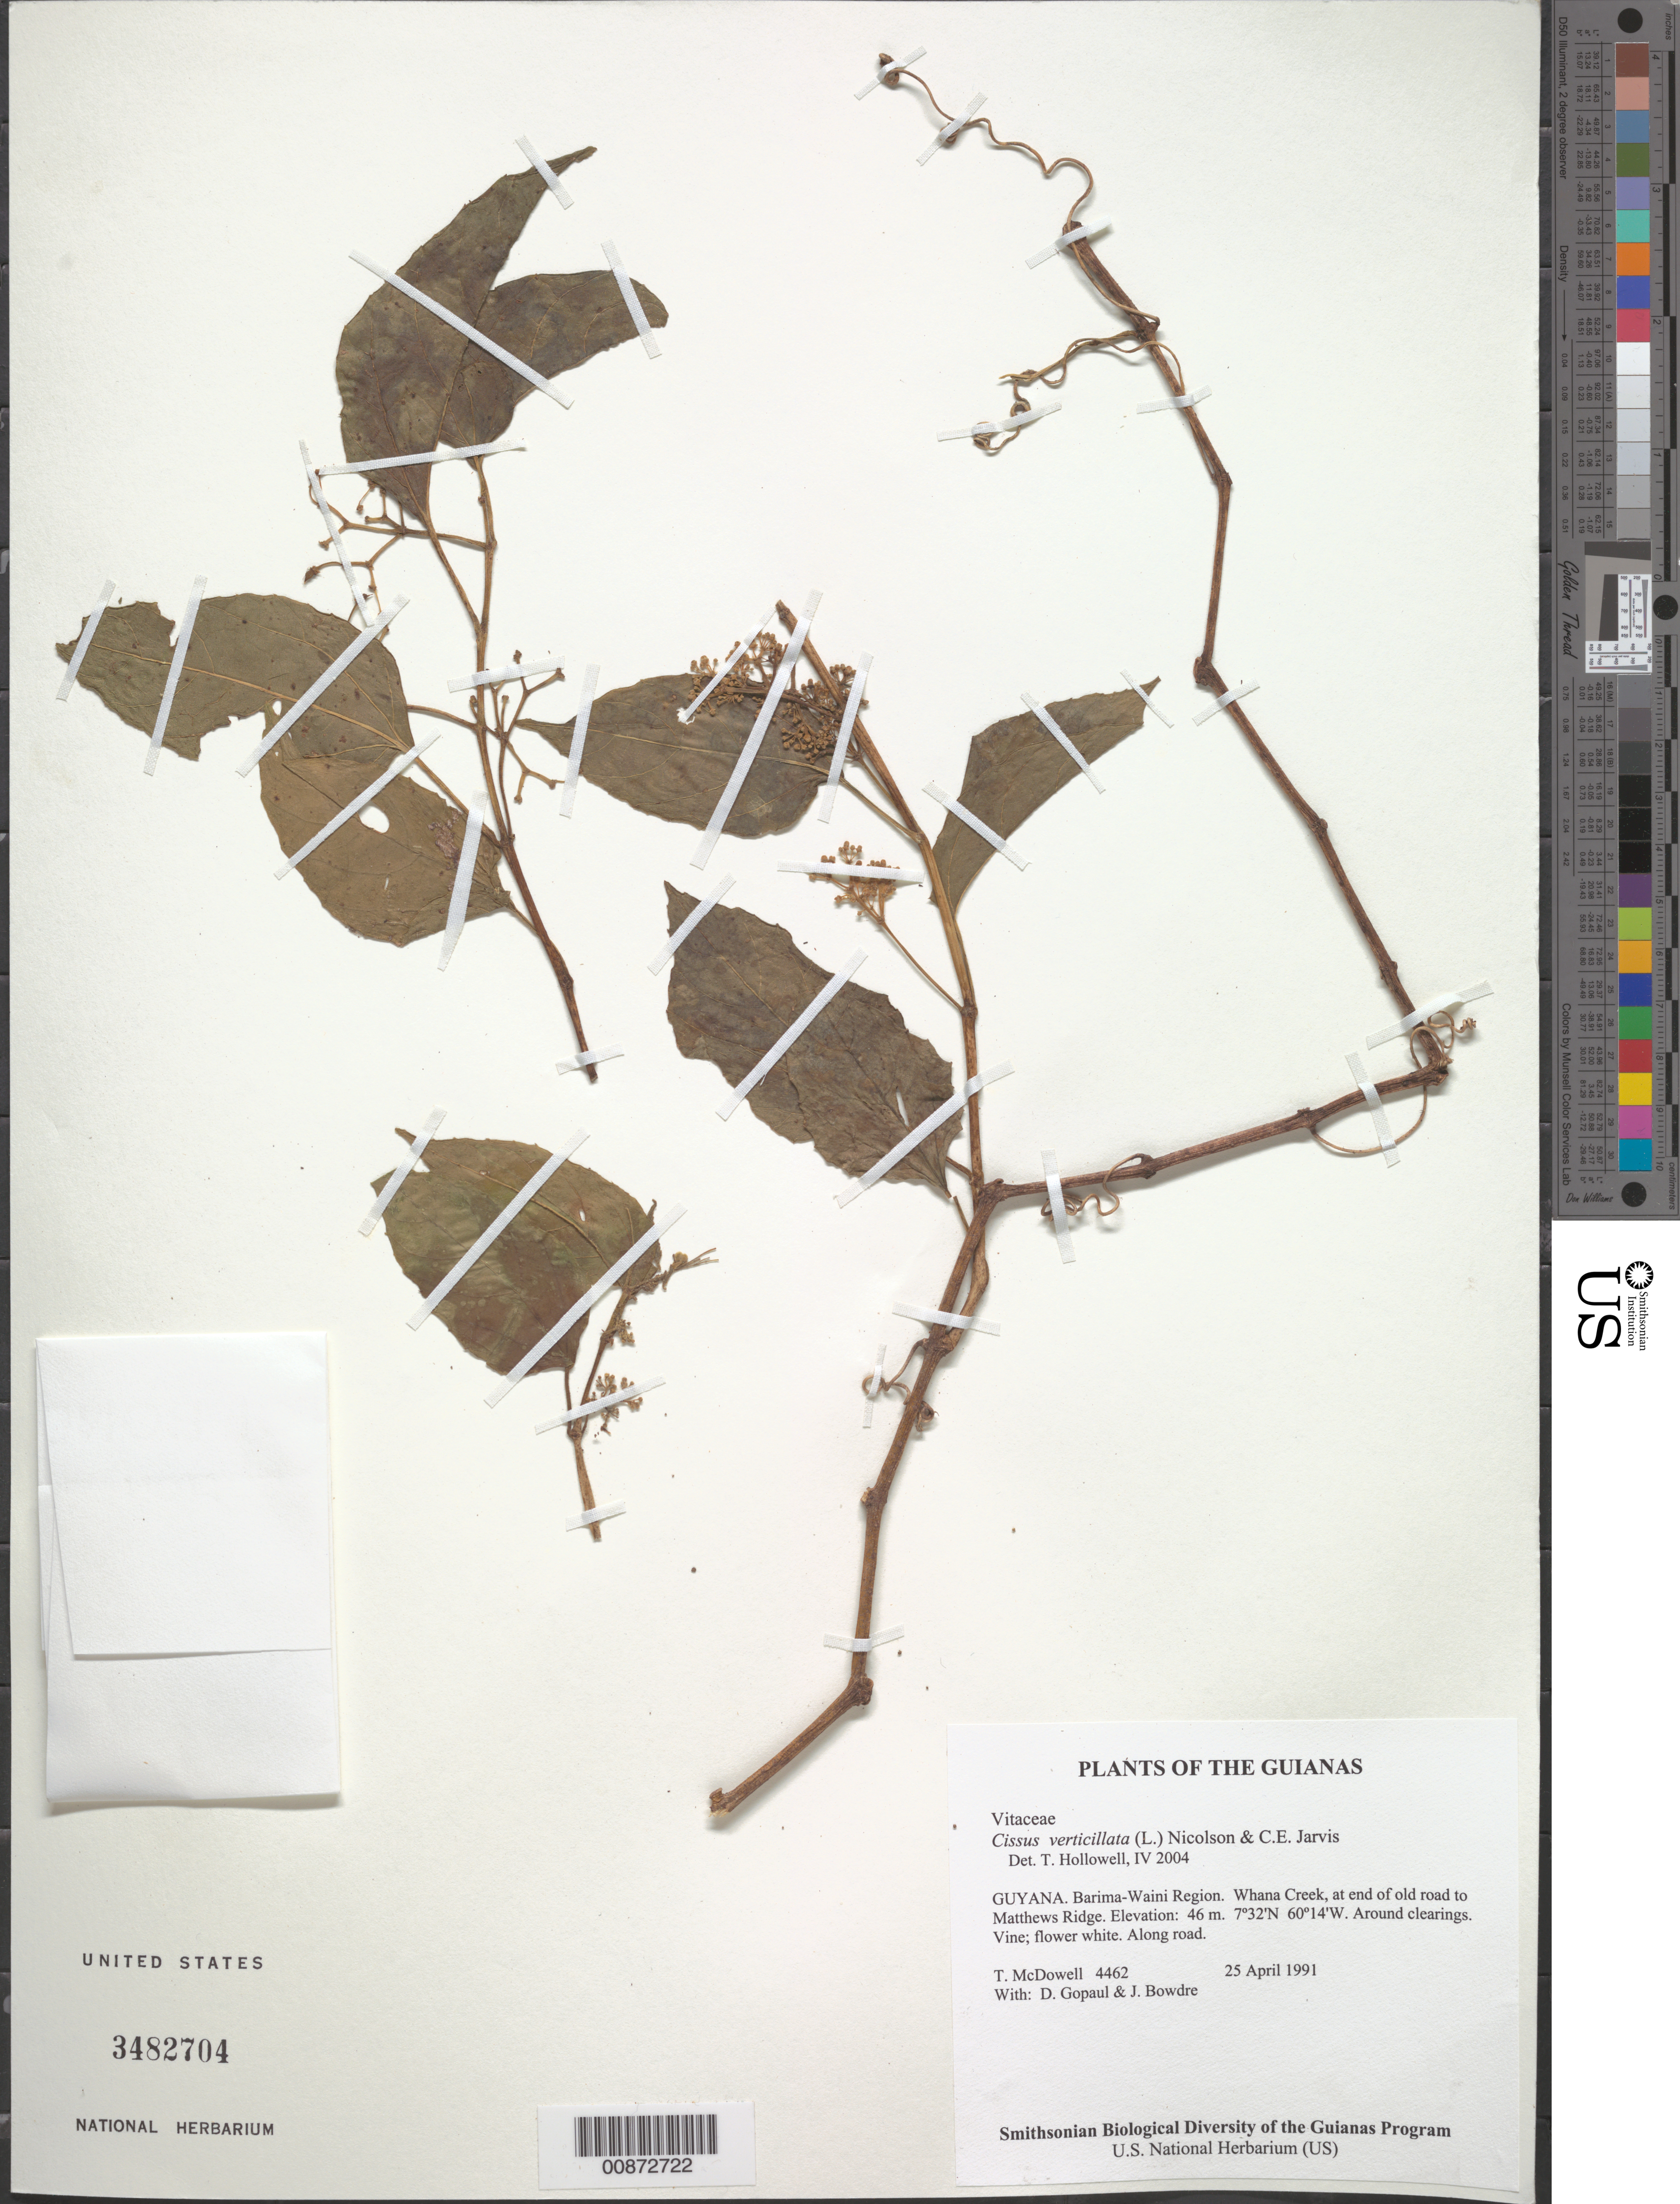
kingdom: Plantae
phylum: Tracheophyta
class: Magnoliopsida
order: Vitales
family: Vitaceae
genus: Cissus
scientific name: Cissus verticillata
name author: (L.) Nicolson & C.E. Jarvis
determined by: Hollowell, T. H., (BOT), Smithsonian Institution - National Museum of Natural History (UNITED STATES)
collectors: T. McDowell, D. Gopaul & J. Bowdre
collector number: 4462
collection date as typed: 25 April 1991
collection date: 1991-04-25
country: Guyana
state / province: Barima-Waini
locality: Whana Creek, at end of old road to Matthews Ridge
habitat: Around clearings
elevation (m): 46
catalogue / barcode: US 3482704